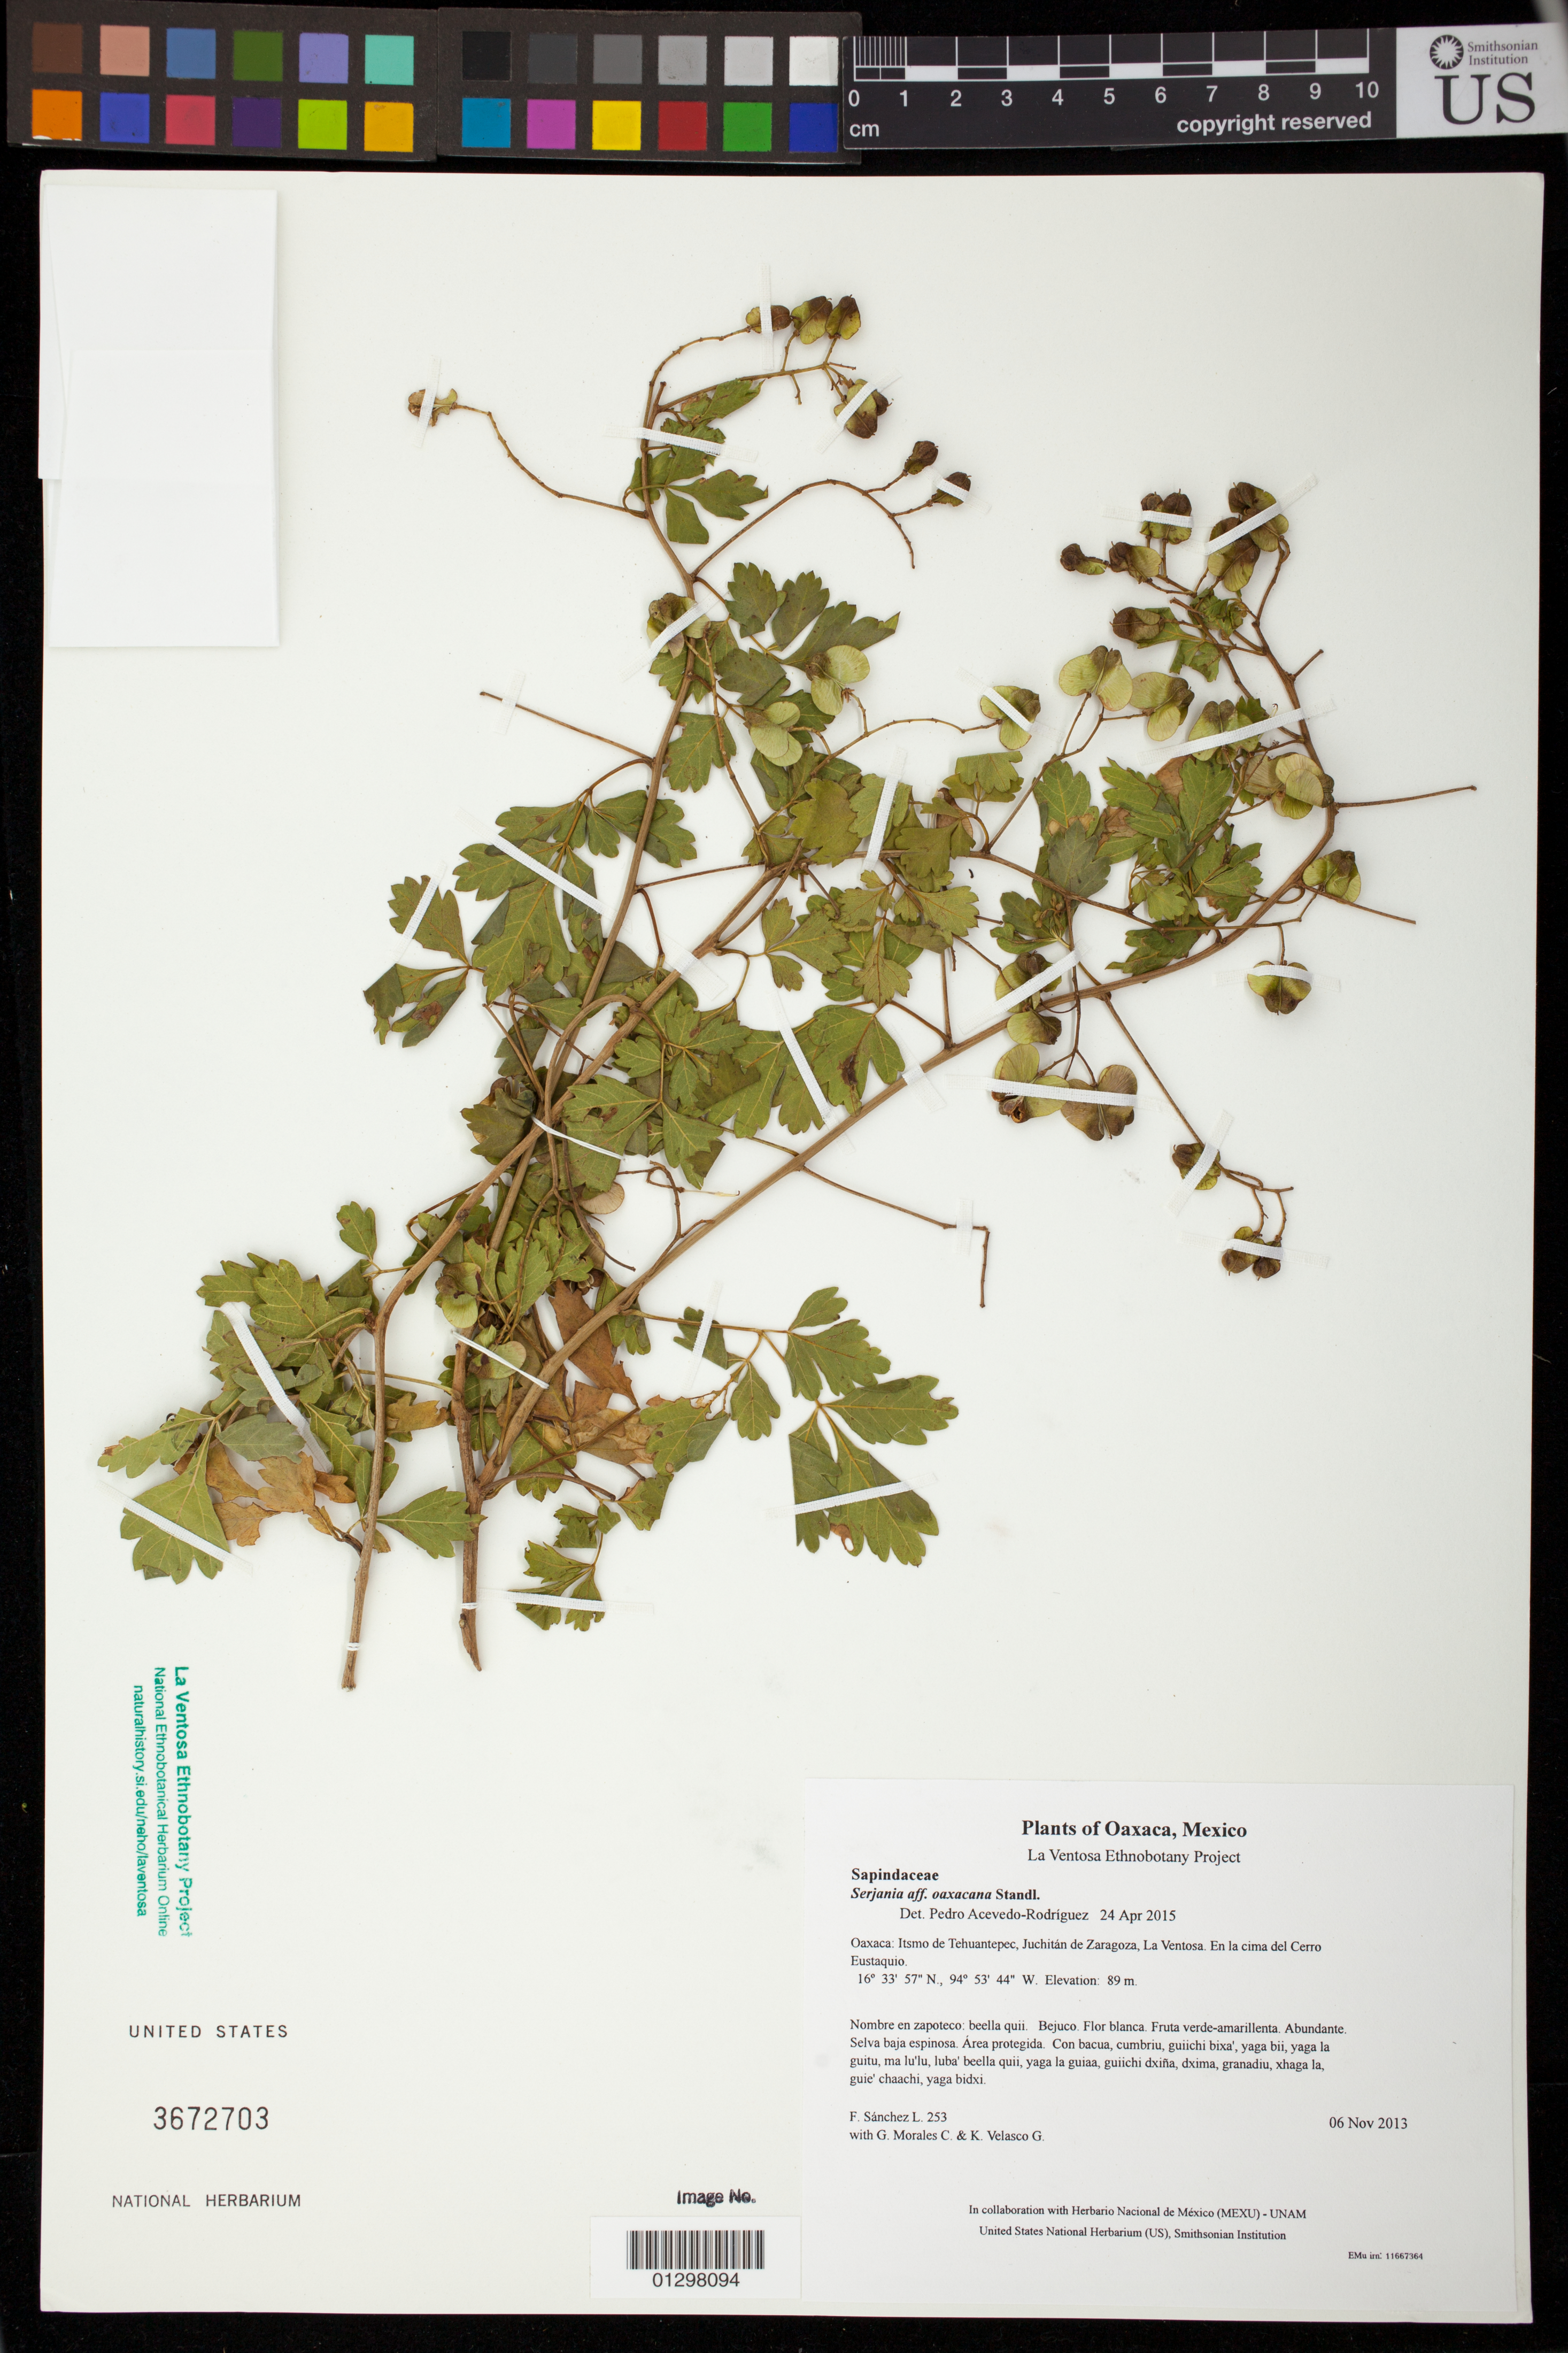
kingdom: Plantae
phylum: Tracheophyta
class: Magnoliopsida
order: Sapindales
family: Sapindaceae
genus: Serjania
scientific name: Serjania triquetra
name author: Radlk.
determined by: Acevedo-Rodriguez, P., (US), Smithsonian Institution - National Museum of Natural History (UNITED STATES)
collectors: F. Sánchez L., G. Morales C. & K. Velasco G.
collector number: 253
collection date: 2013-11-06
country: Mexico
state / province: Oaxaca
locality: Itsmo de Tehuantepec, Juchitán de Zaragoza, La Ventosa. En la cima del Cerro Eustaquio.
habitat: Selva baja espinosa. Área protegida.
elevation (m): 89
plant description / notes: JEBOT, MEXU, SERO, US; Luba'. Guie' naquichi'. Cuaananaxhi naga'-naguchi ga. Stale.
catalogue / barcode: US 3672703